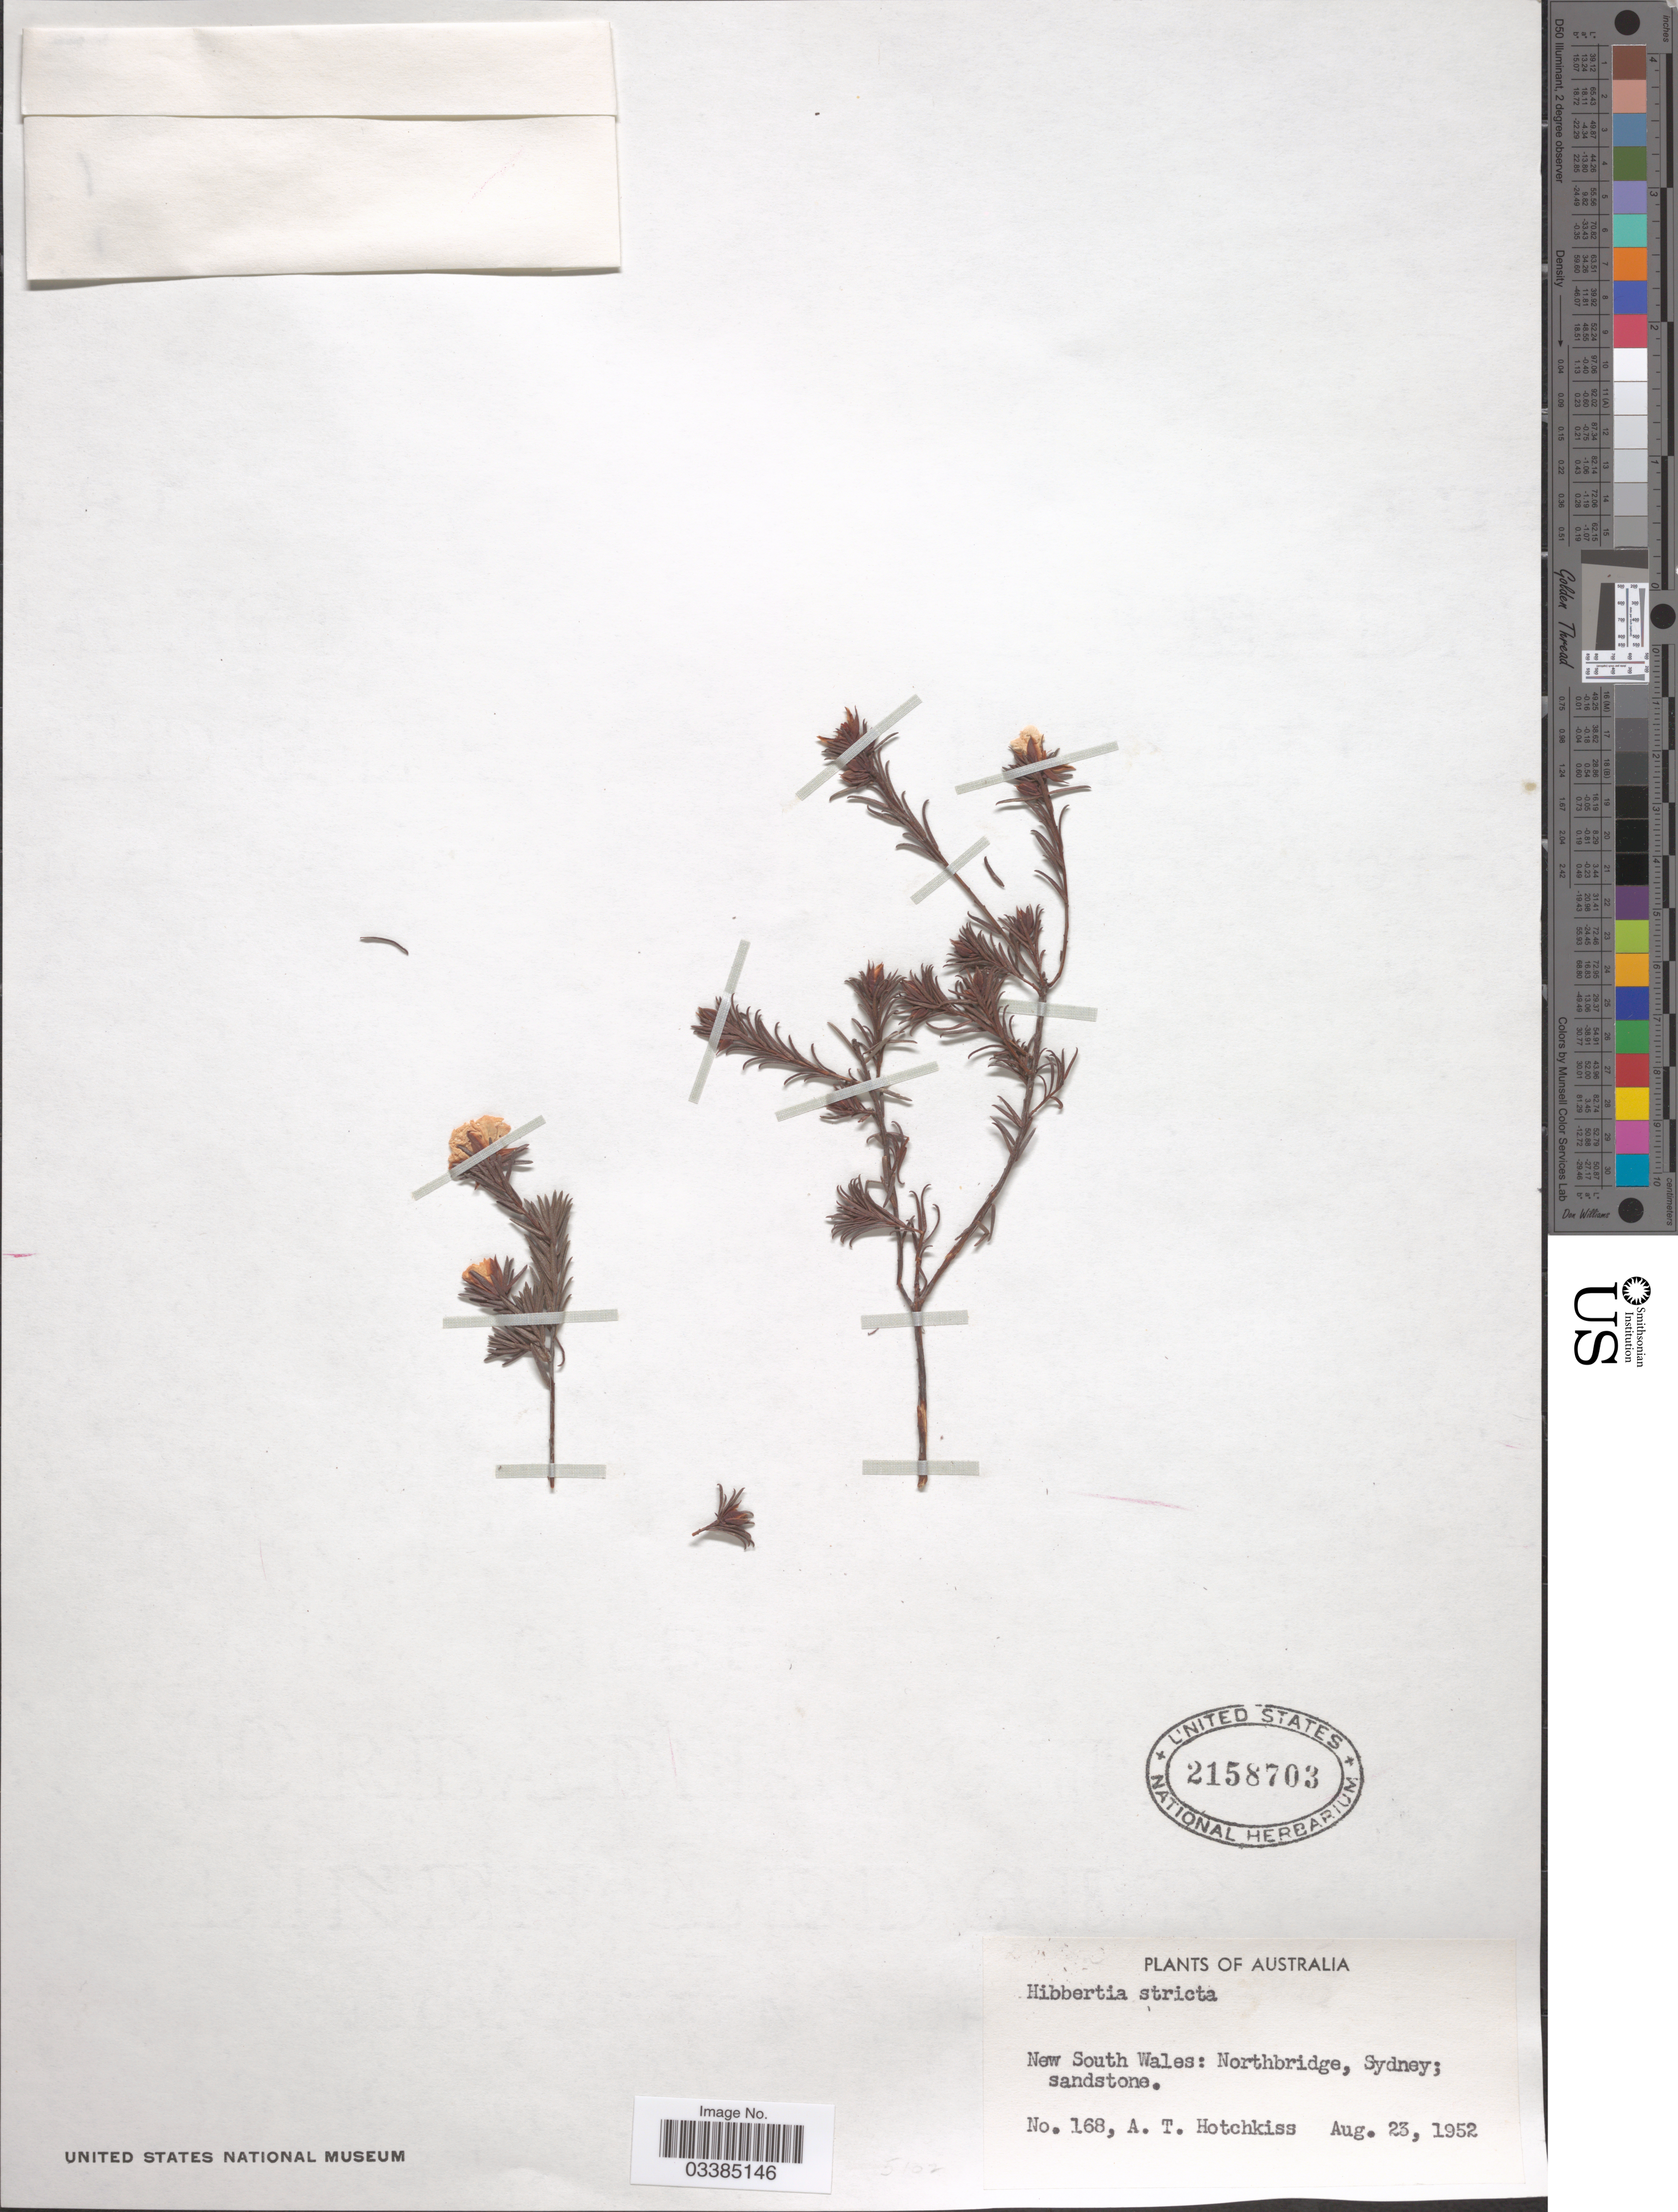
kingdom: Plantae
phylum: Tracheophyta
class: Magnoliopsida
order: Dilleniales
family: Dilleniaceae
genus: Hibbertia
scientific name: Hibbertia stricta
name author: R. Br. ex DC.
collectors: A. Hotchkiss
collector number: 168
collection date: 1952-08-23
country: Australia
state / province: New South Wales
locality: Northbridge, Sydney.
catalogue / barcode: US 2158703